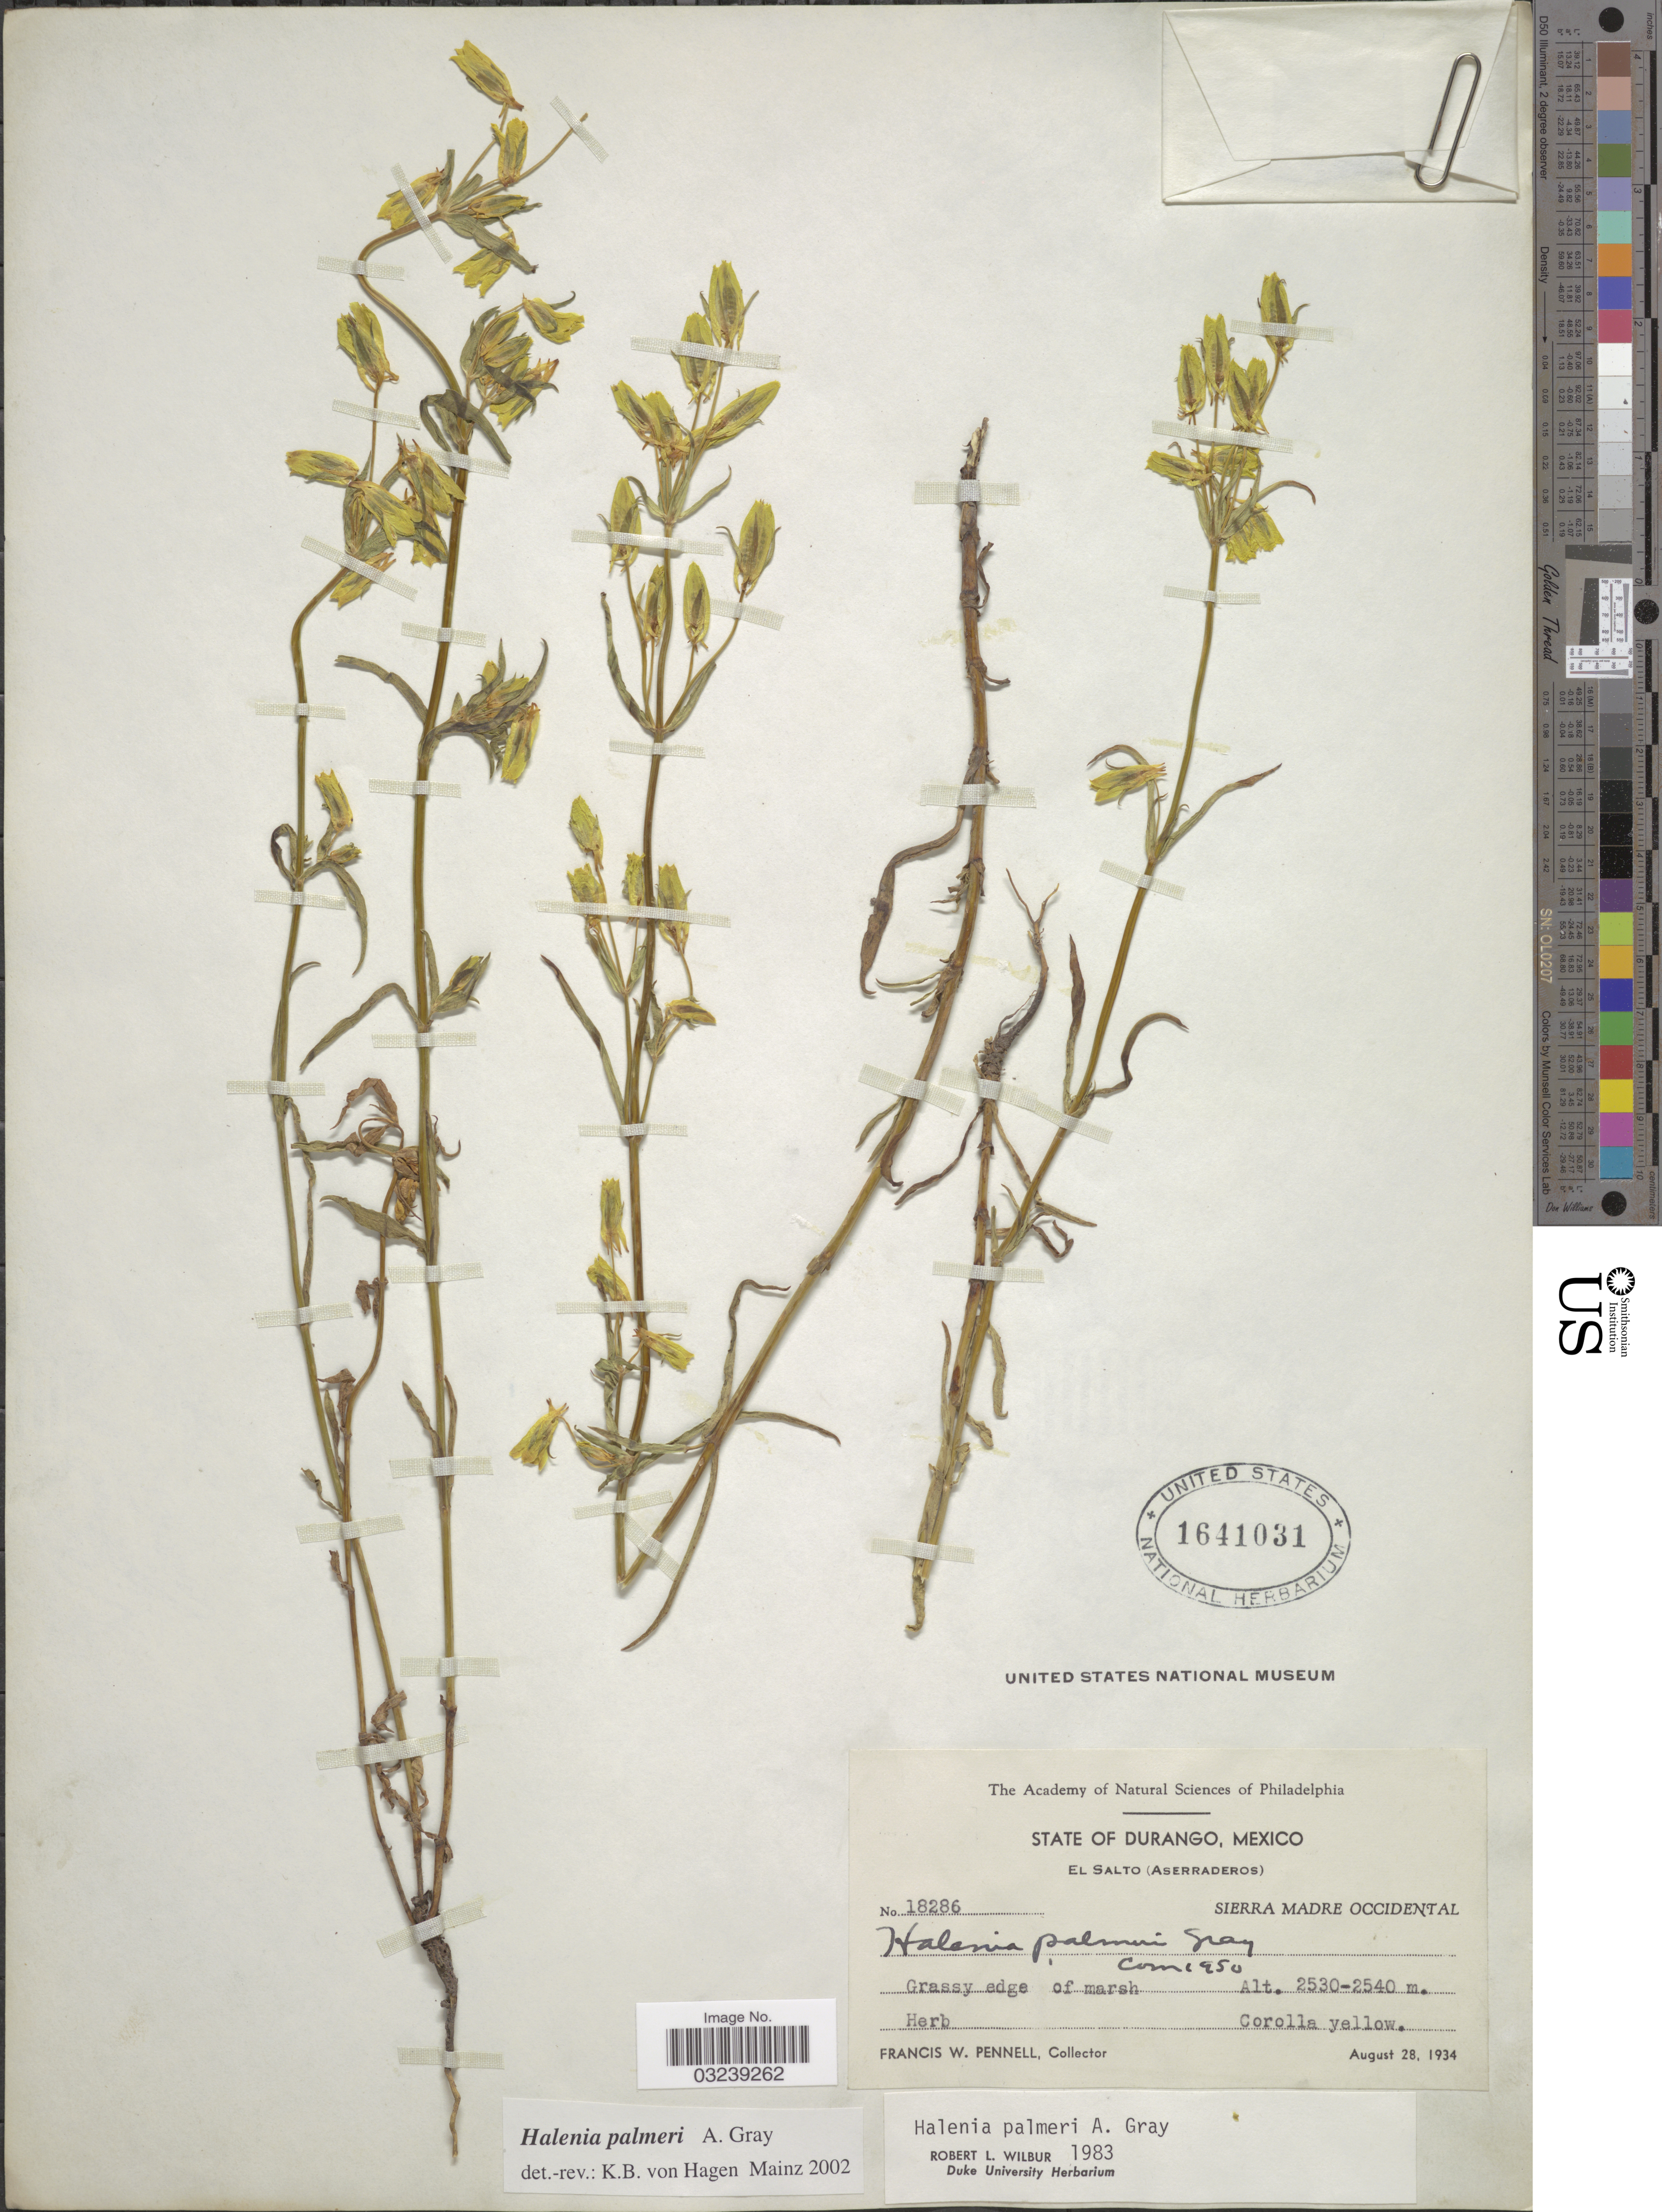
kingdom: Plantae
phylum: Tracheophyta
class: Magnoliopsida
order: Gentianales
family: Gentianaceae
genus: Halenia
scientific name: Halenia palmeri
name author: A. Gray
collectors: F. W. Pennell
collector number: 18286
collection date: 1934-08-28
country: Mexico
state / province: Durango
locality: El Salto (Aserraderos). Sierra Madre Occidental.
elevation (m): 2530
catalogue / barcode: US 1641031